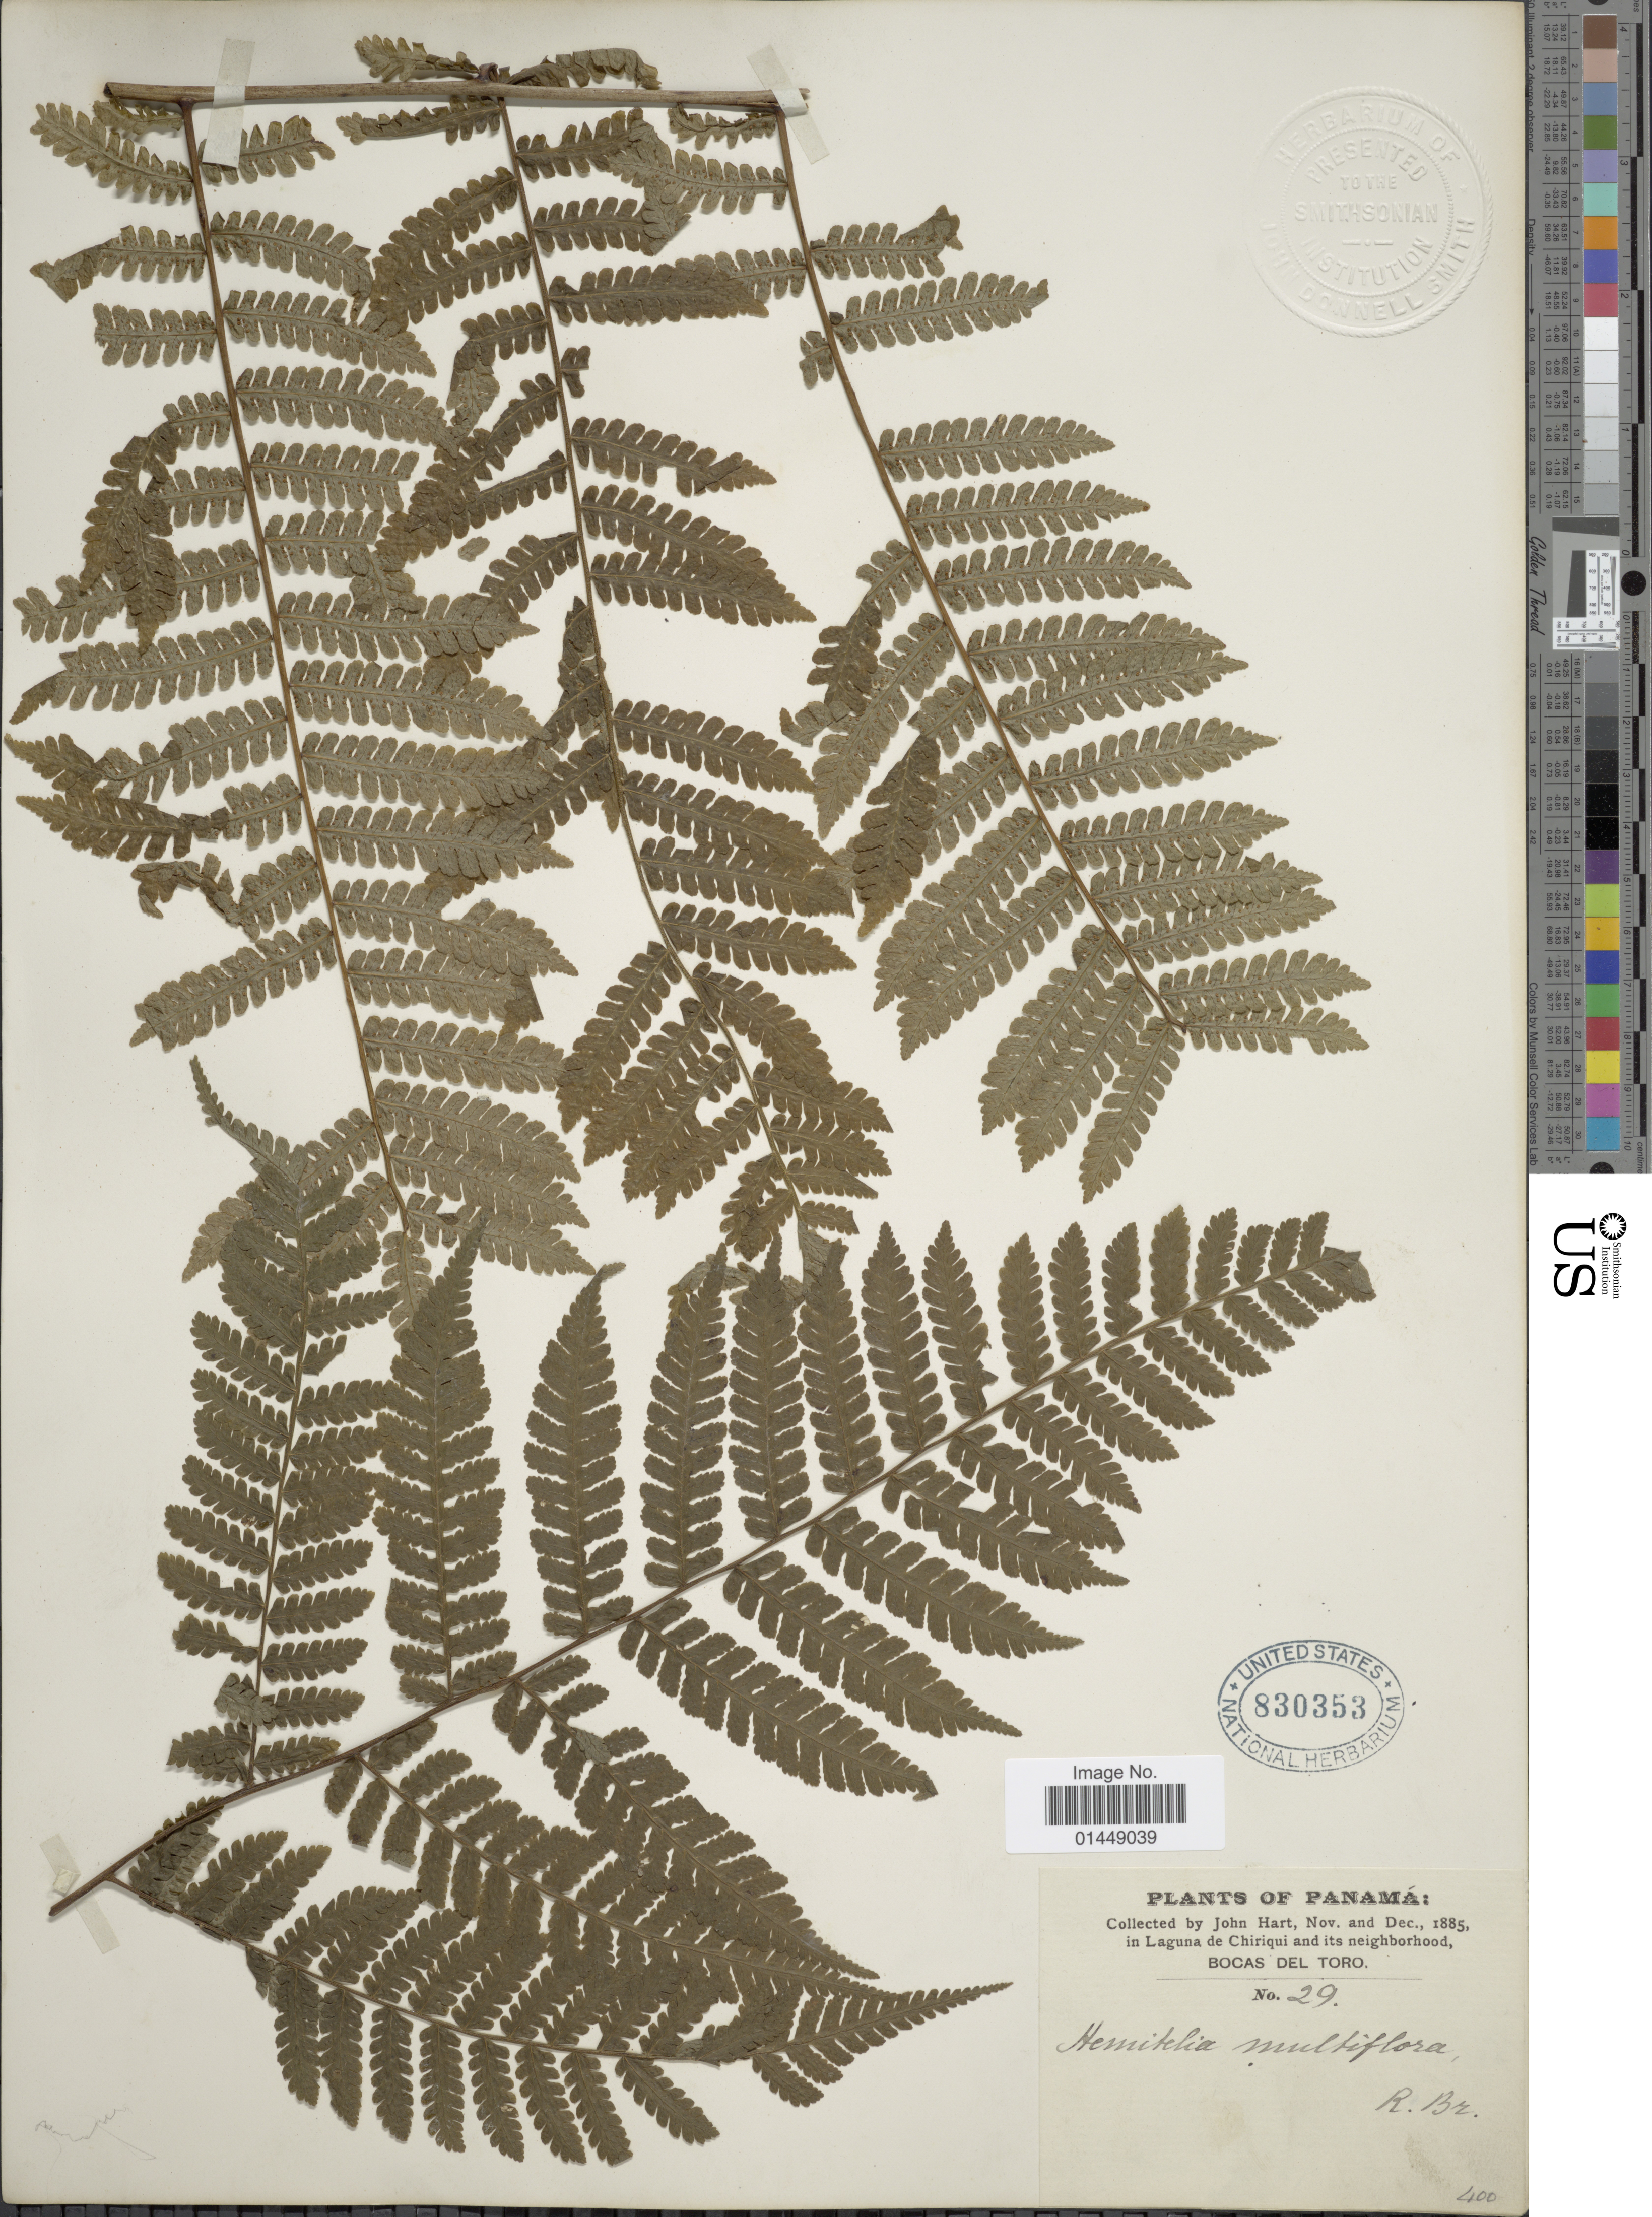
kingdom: Plantae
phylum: Tracheophyta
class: Polypodiopsida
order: Cyatheales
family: Cyatheaceae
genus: Cyathea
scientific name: Cyathea multiflora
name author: Sm.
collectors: J. H. Barnhart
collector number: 29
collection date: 1885-11/1885-12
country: Panama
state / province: Bocas del Toro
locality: In Laguna de Chiriqui and its neighborhood, Bocas del Toro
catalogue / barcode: US 830353